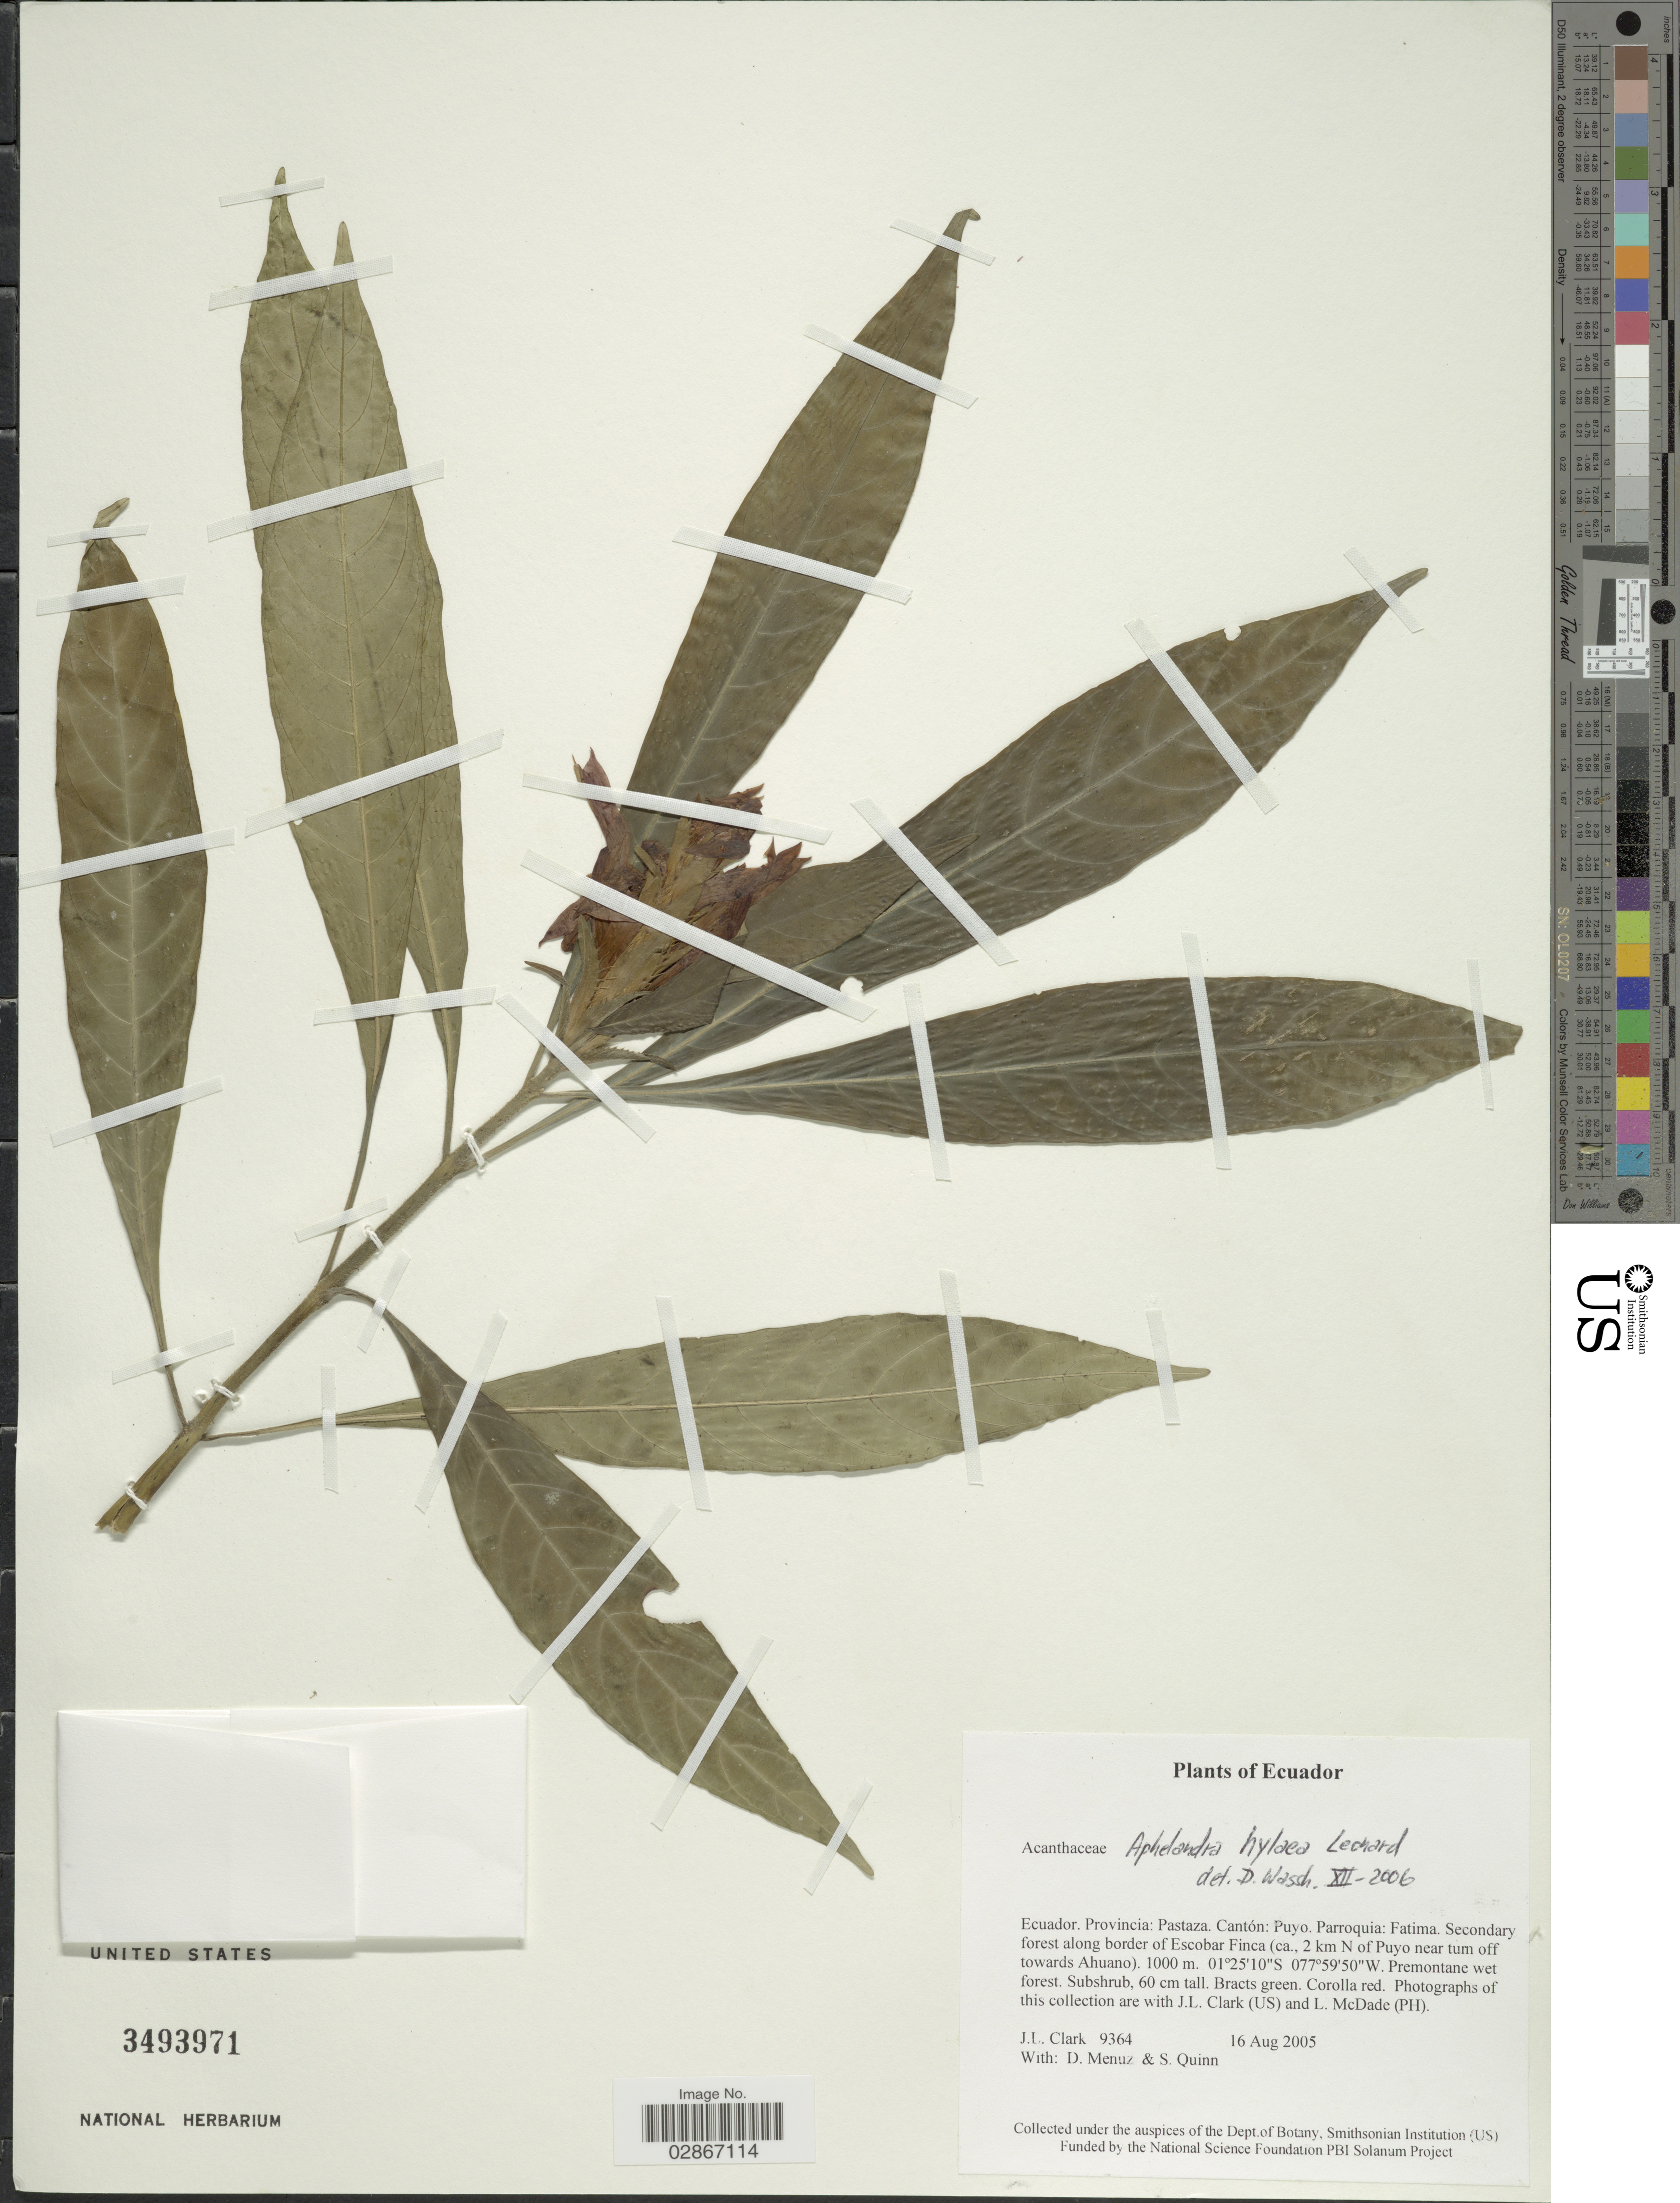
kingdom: Plantae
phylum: Tracheophyta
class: Magnoliopsida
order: Lamiales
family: Acanthaceae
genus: Aphelandra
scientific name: Aphelandra hylaea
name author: Leonard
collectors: J. L. Clark, D. Menuz & S. Quinn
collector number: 9364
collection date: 2005-08-16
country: Ecuador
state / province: Pastaza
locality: Cantón: Puyo. Parroquia: Fatima. Secondary forest along border of Escobar Finca (ca., 2 km N of Puyo near turn off towards Ahuano).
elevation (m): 1000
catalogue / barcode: US 3493971